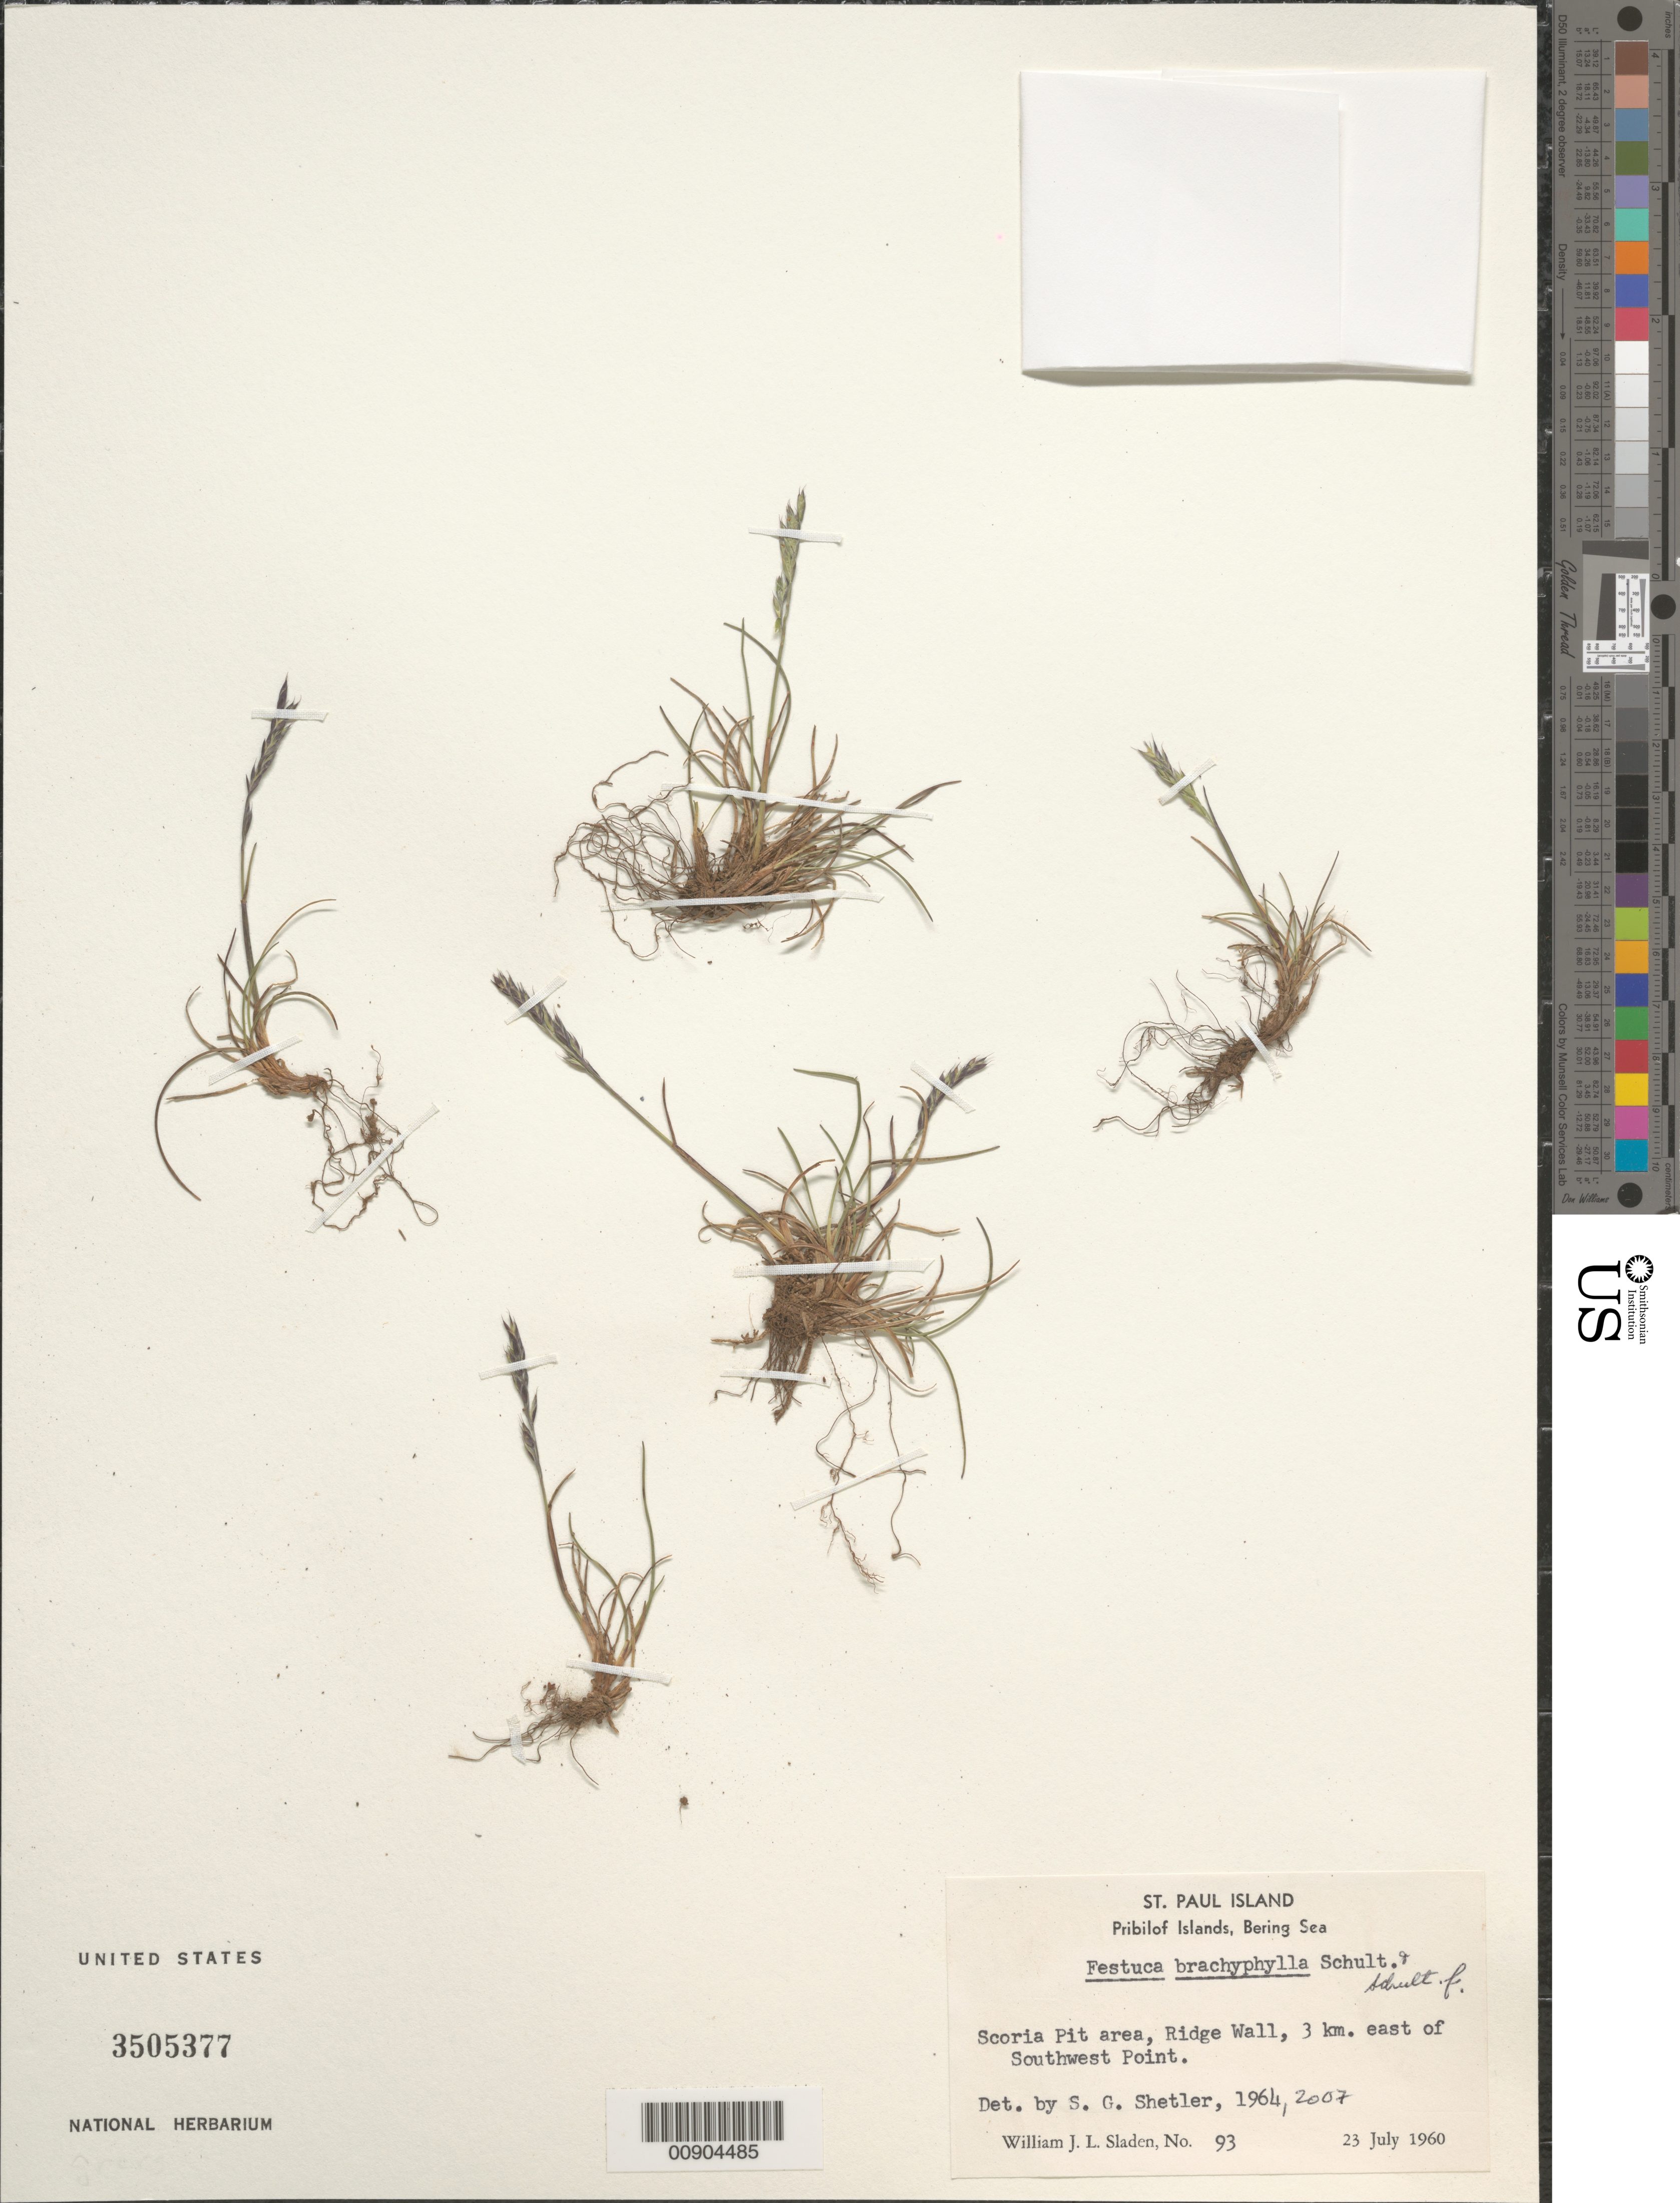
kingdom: Plantae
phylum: Tracheophyta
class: Liliopsida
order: Poales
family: Poaceae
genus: Festuca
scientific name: Festuca brachyphylla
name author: Schult. & Schult. f.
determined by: Shetler, Stanwyn G., (US), NMNH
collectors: W. Sladen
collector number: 93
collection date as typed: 23 Jul 1960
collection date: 1960-07-23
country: United States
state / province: Alaska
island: St. Paul Island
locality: Scoria Pit area, Ridge Wall, 3 km. east of Southwest Point., Bering Sea, Pribilof Islands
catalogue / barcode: US 3505377